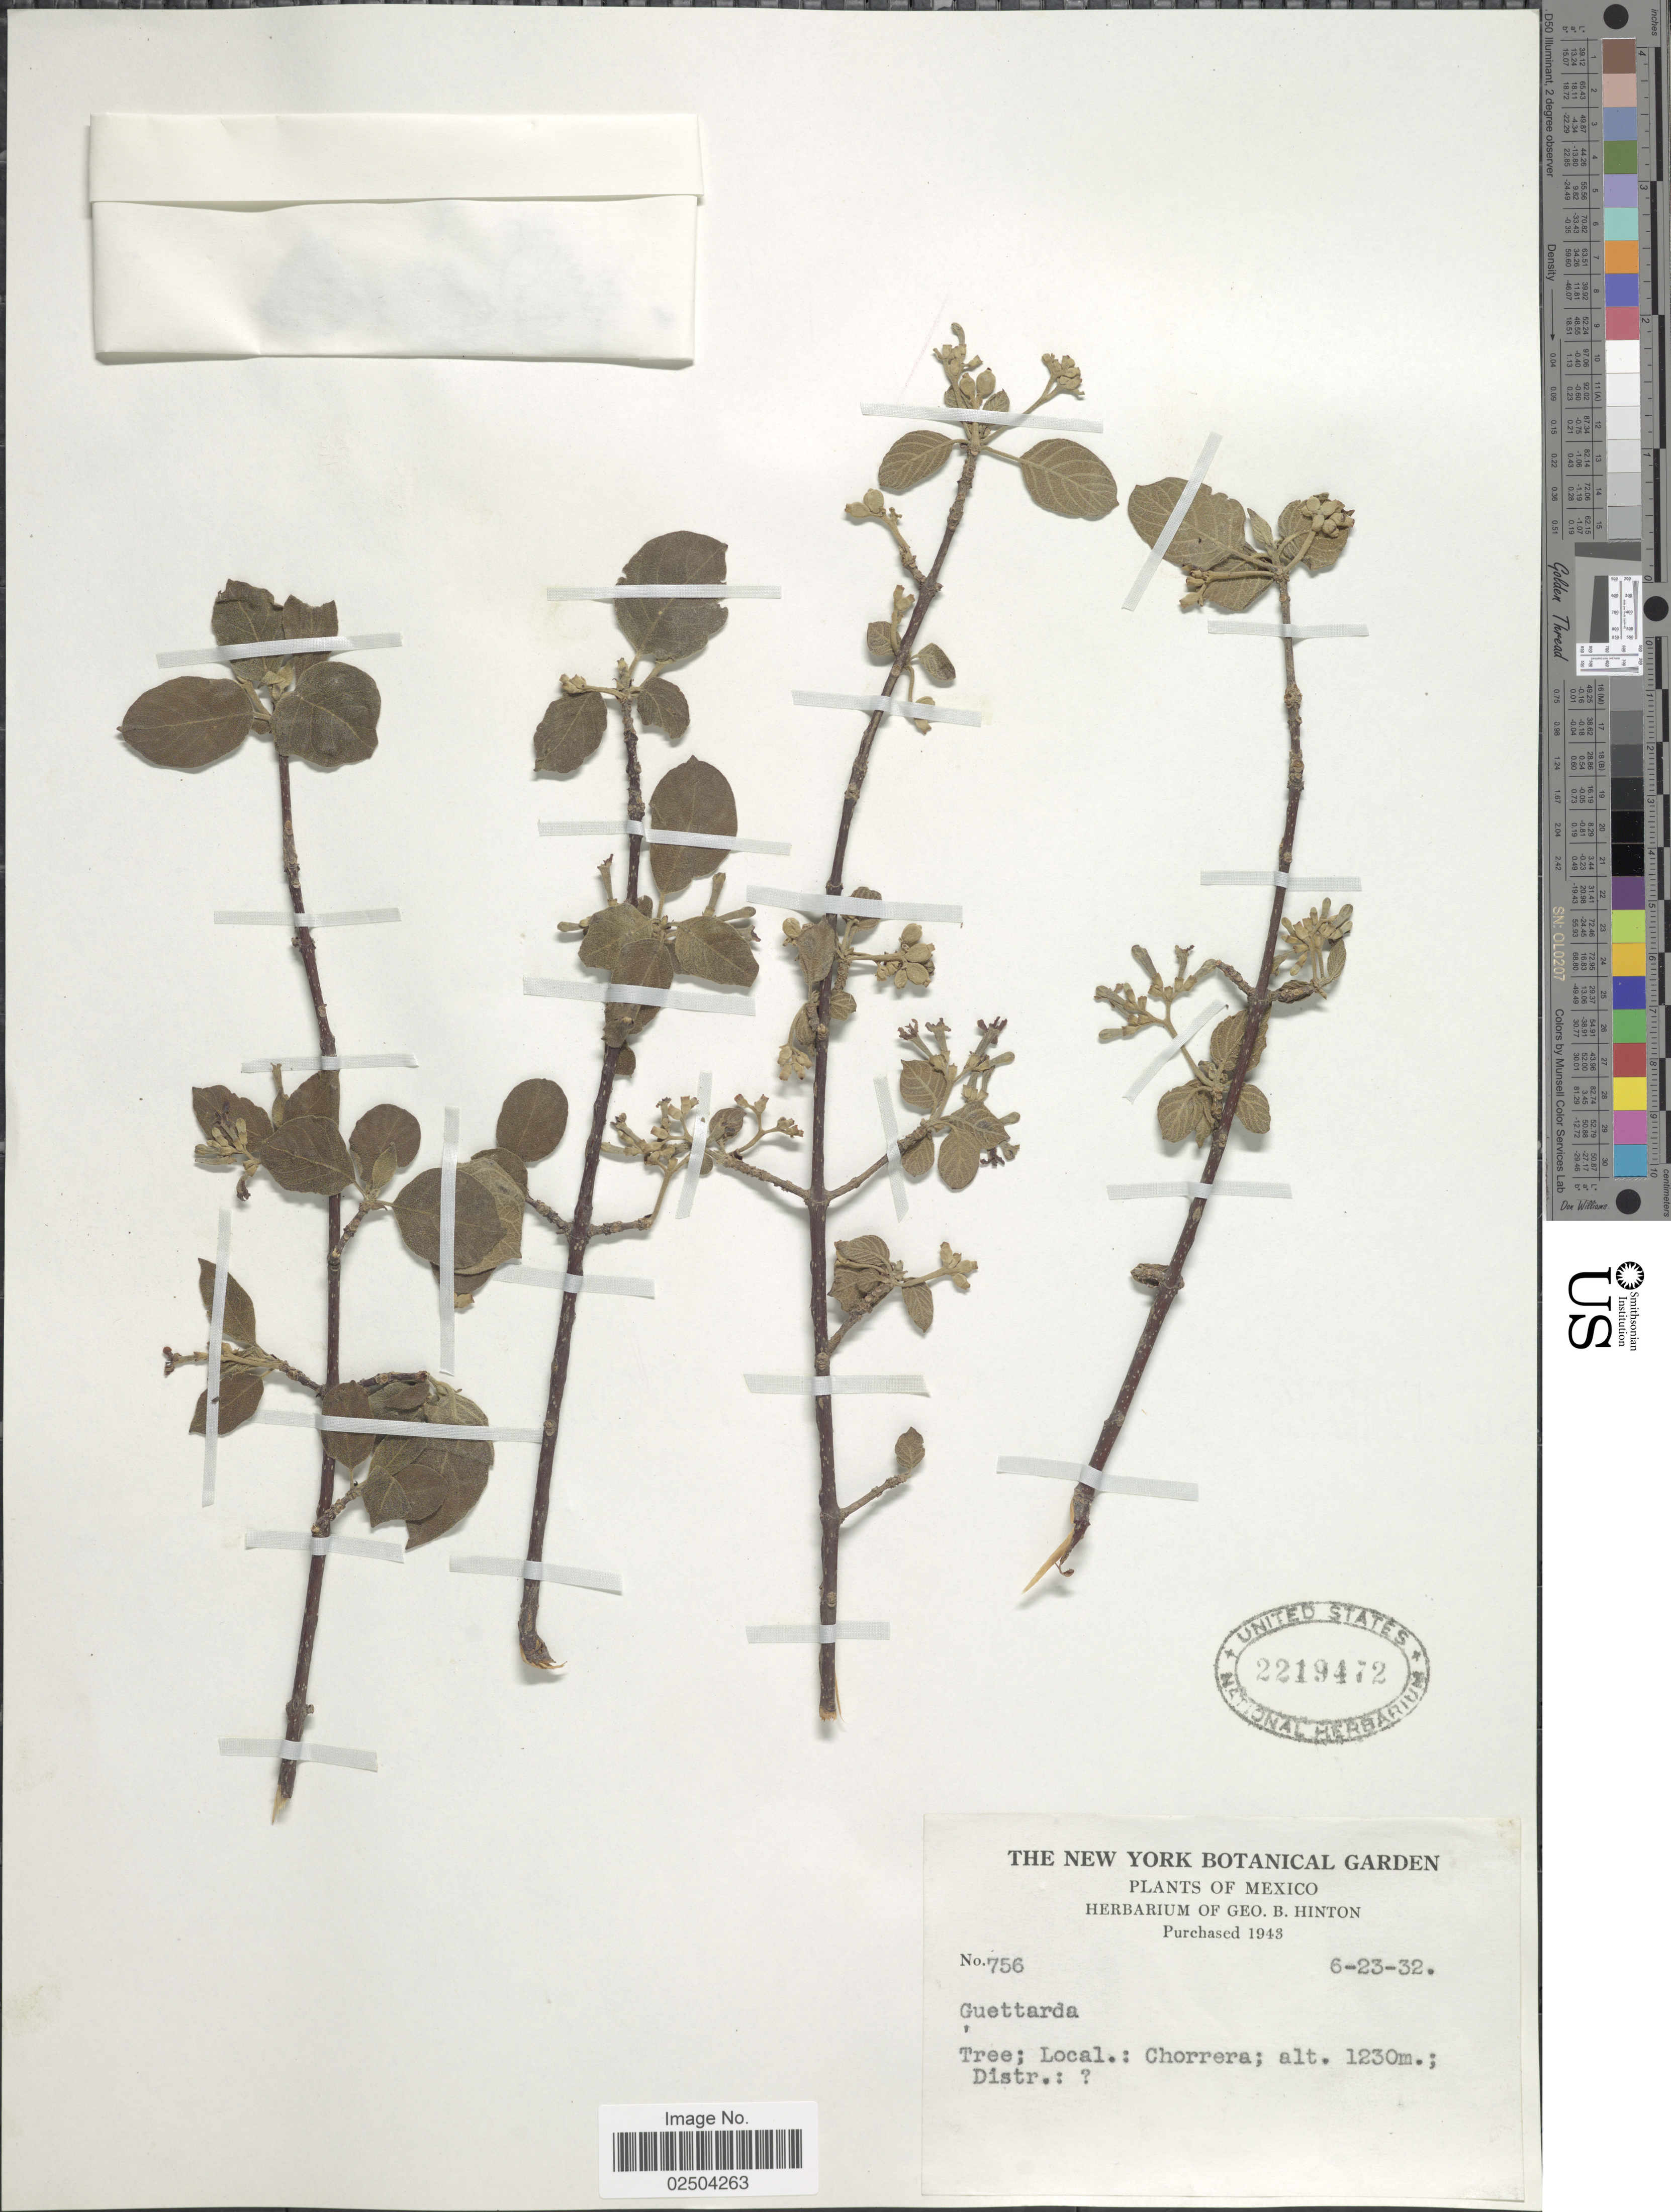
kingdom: Plantae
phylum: Tracheophyta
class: Magnoliopsida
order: Gentianales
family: Rubiaceae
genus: Guettarda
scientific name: Guettarda sp.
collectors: ex herb. G. B. Hinton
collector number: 756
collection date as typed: Transcribed d/m/y: 23/6/32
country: Mexico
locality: Chorrera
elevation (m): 1230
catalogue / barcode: US 2219472